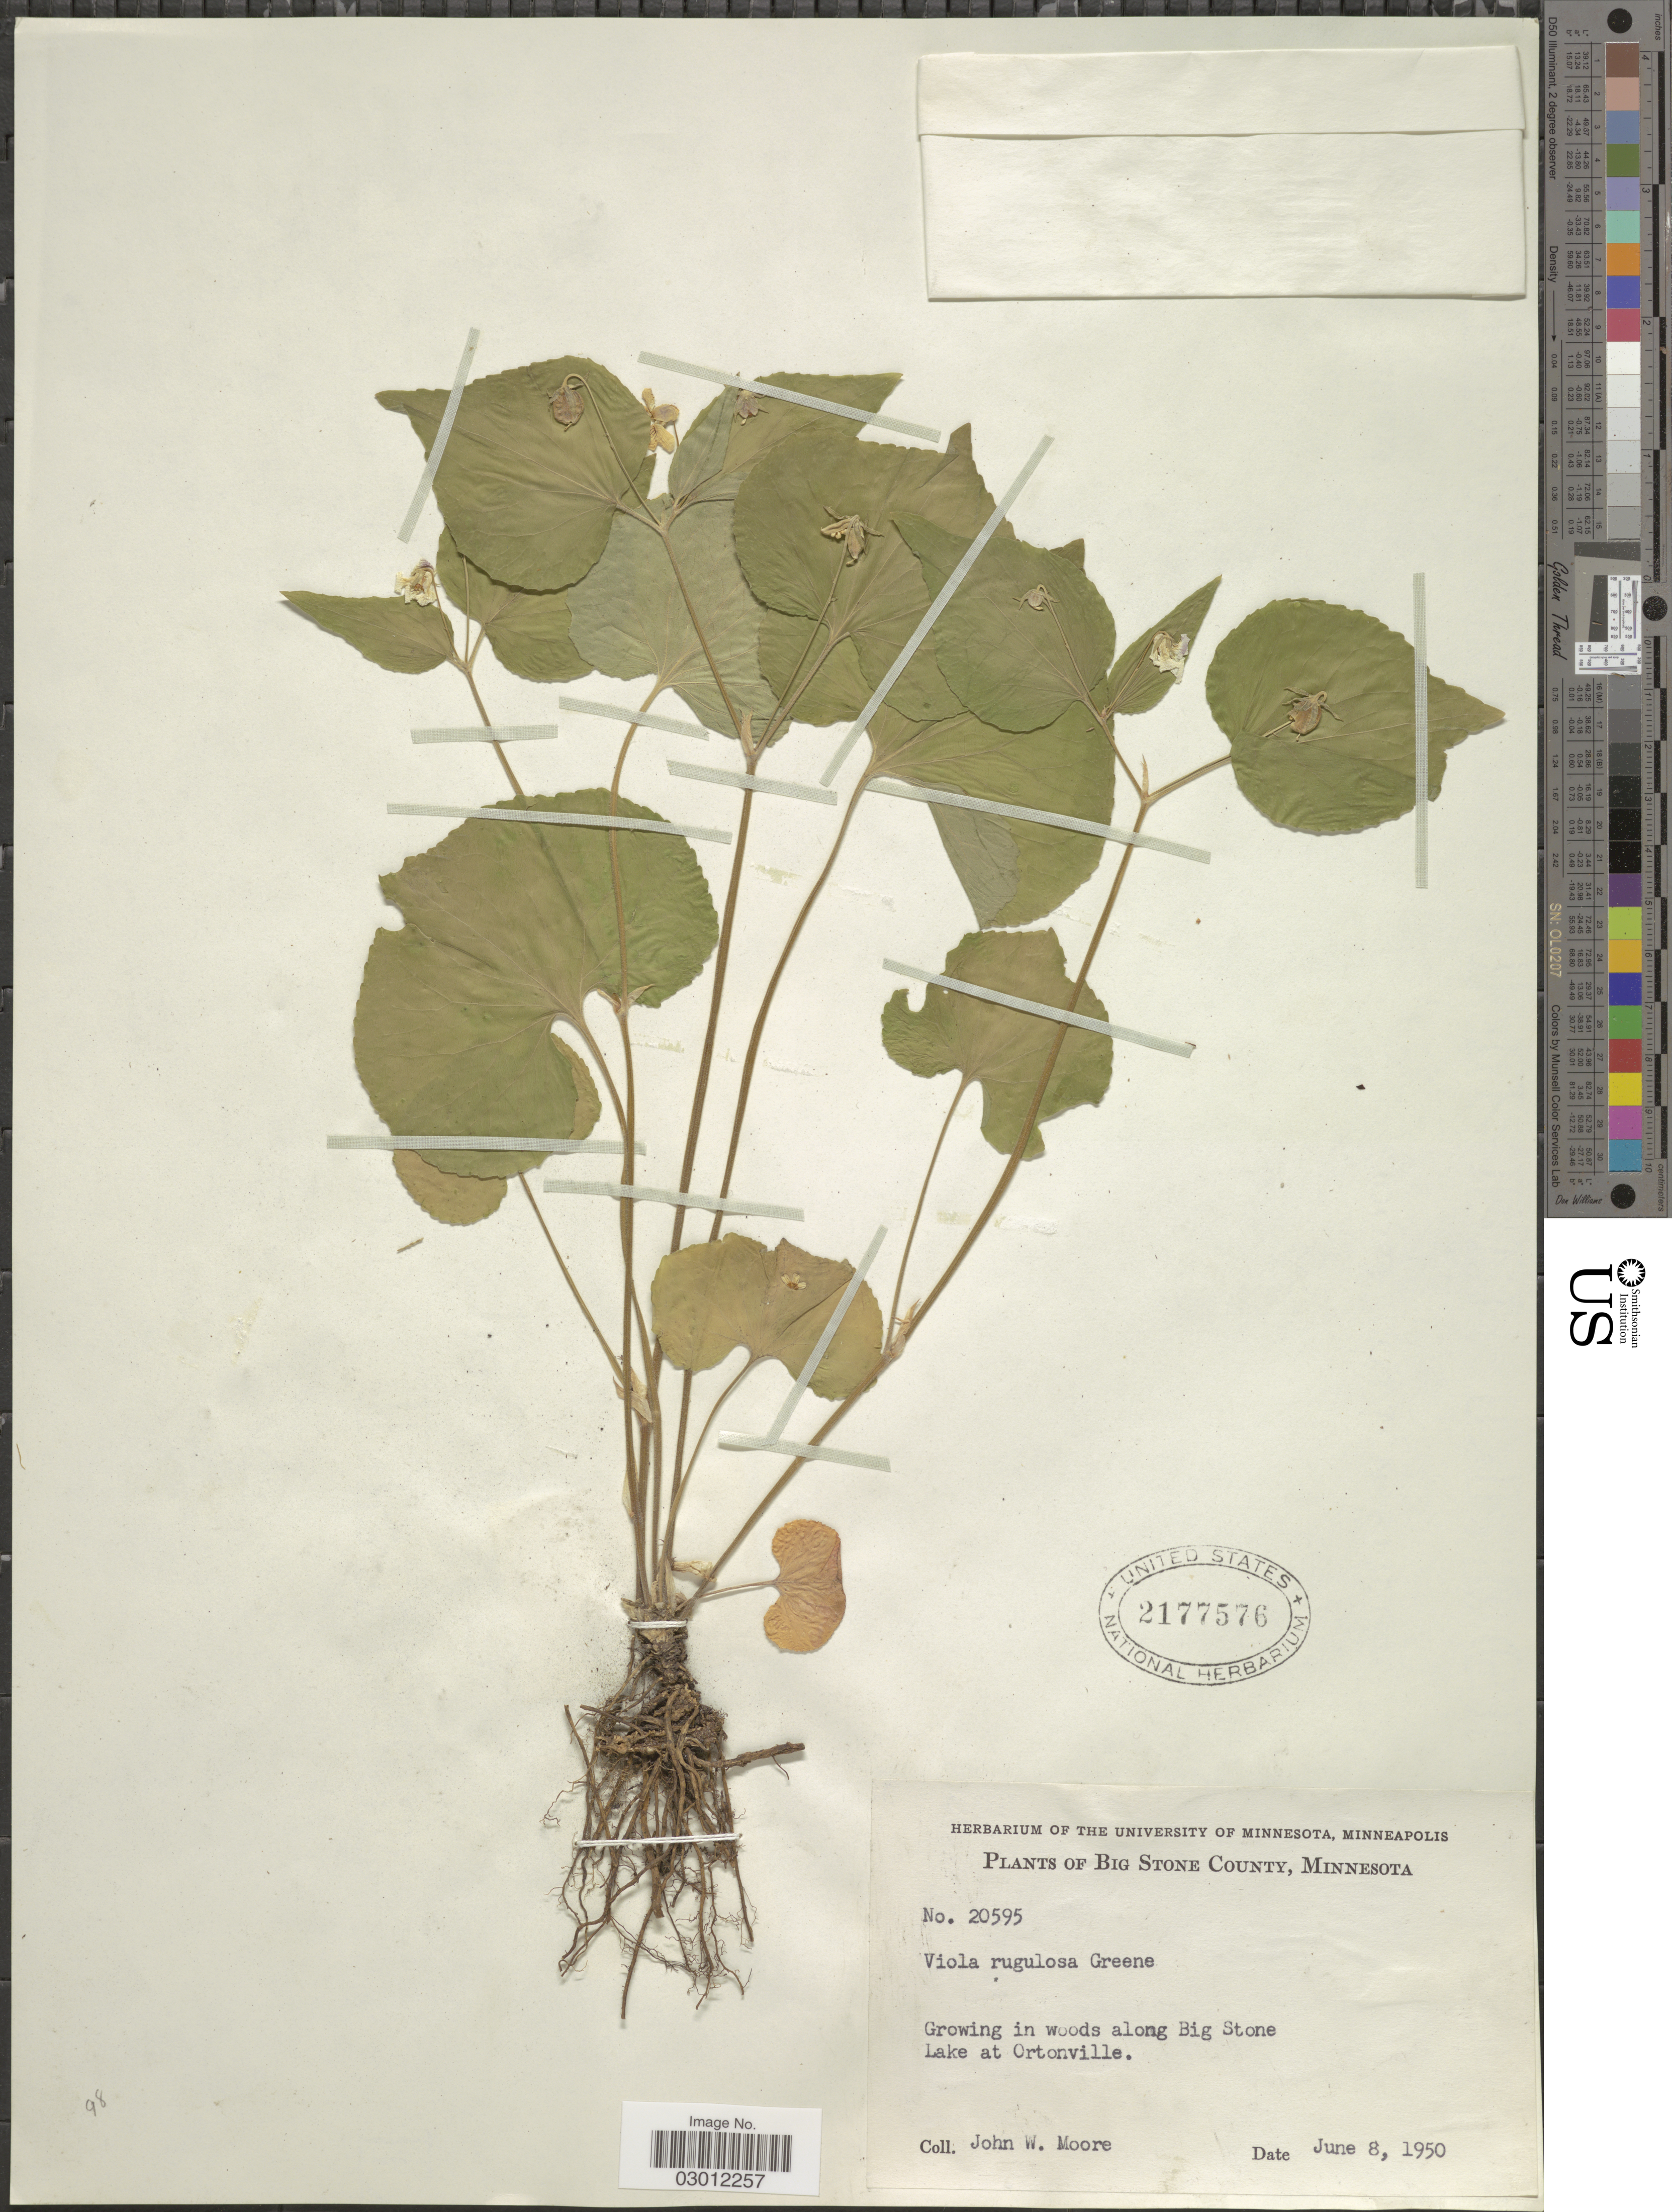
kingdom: Plantae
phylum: Tracheophyta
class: Magnoliopsida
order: Malpighiales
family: Violaceae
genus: Viola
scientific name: Viola canadensis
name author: L.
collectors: J. Moore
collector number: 20595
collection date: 1950-06-08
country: United States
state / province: Minnesota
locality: Big Stone County. Growing in woods along Big Stone Lake at Ortonville.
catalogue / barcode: US 2177576